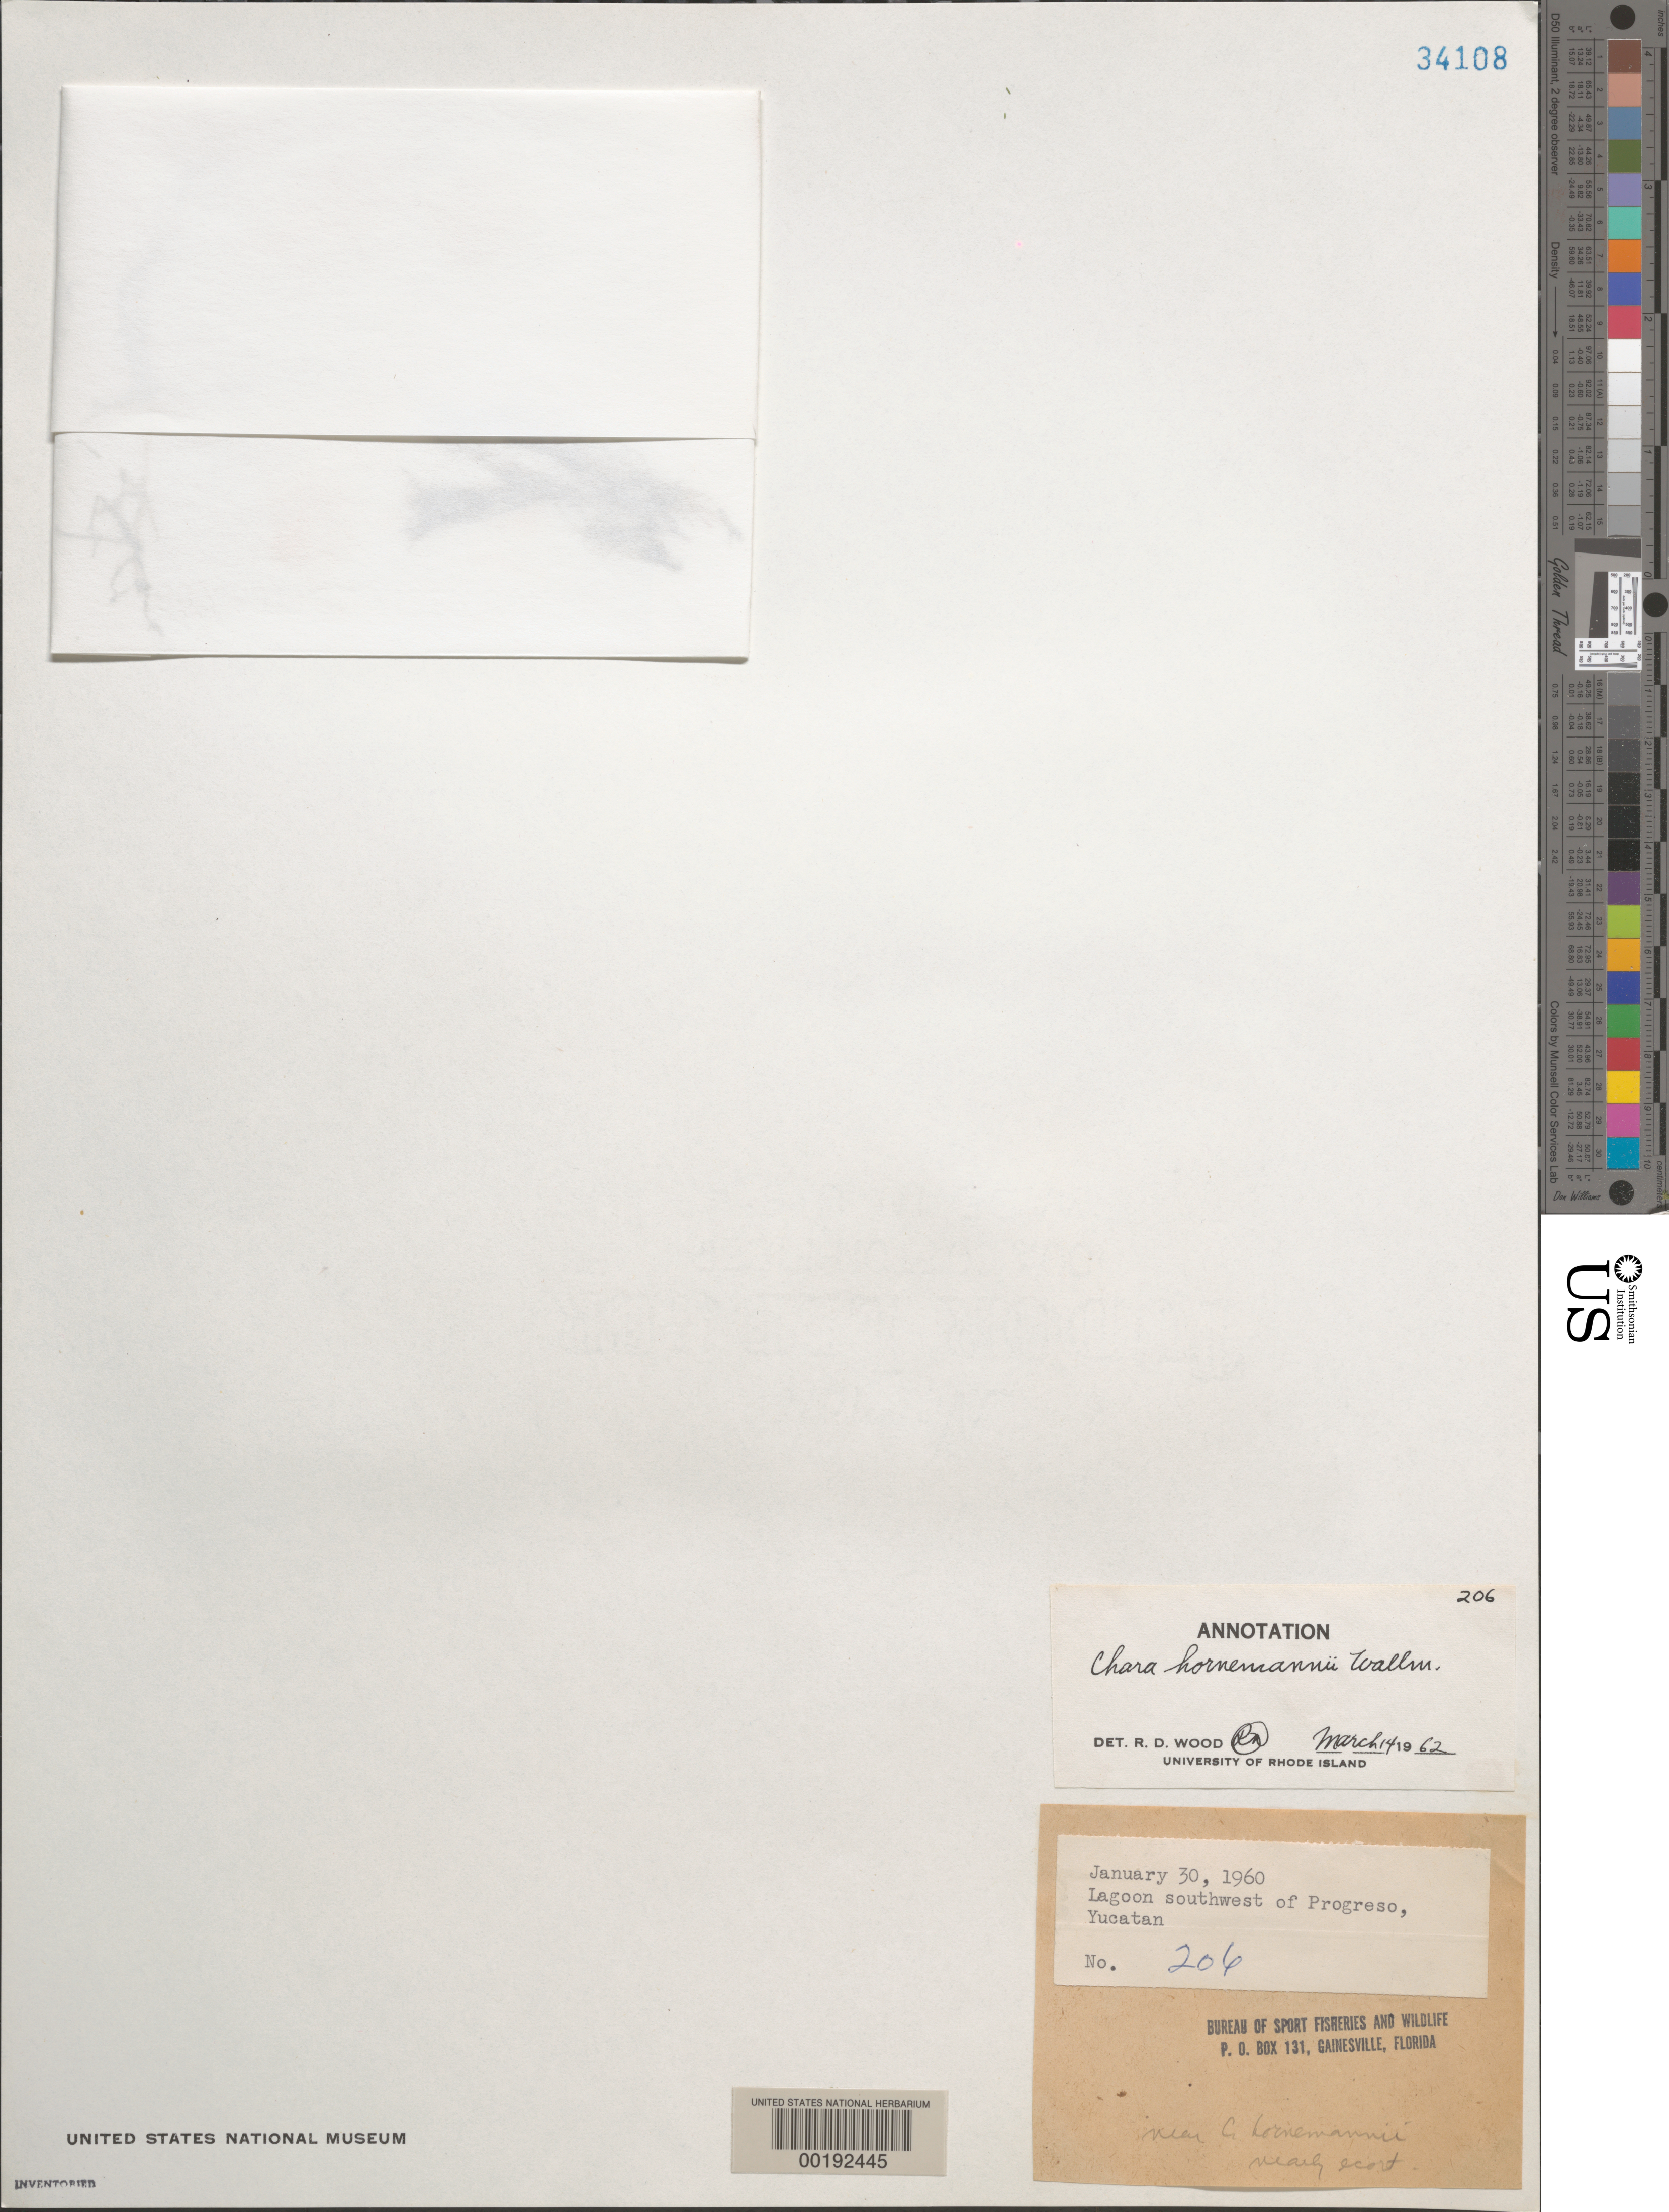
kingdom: Plantae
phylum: Charophyta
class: Charophyceae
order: Charales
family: Characeae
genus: Chara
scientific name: Chara hornemannii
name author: Wallman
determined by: Wood, R. D.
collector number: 206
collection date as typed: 30 Jan 1960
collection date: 1960-01-30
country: Mexico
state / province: Yucatan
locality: Lagoon southwest of progreso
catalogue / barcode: US 34108